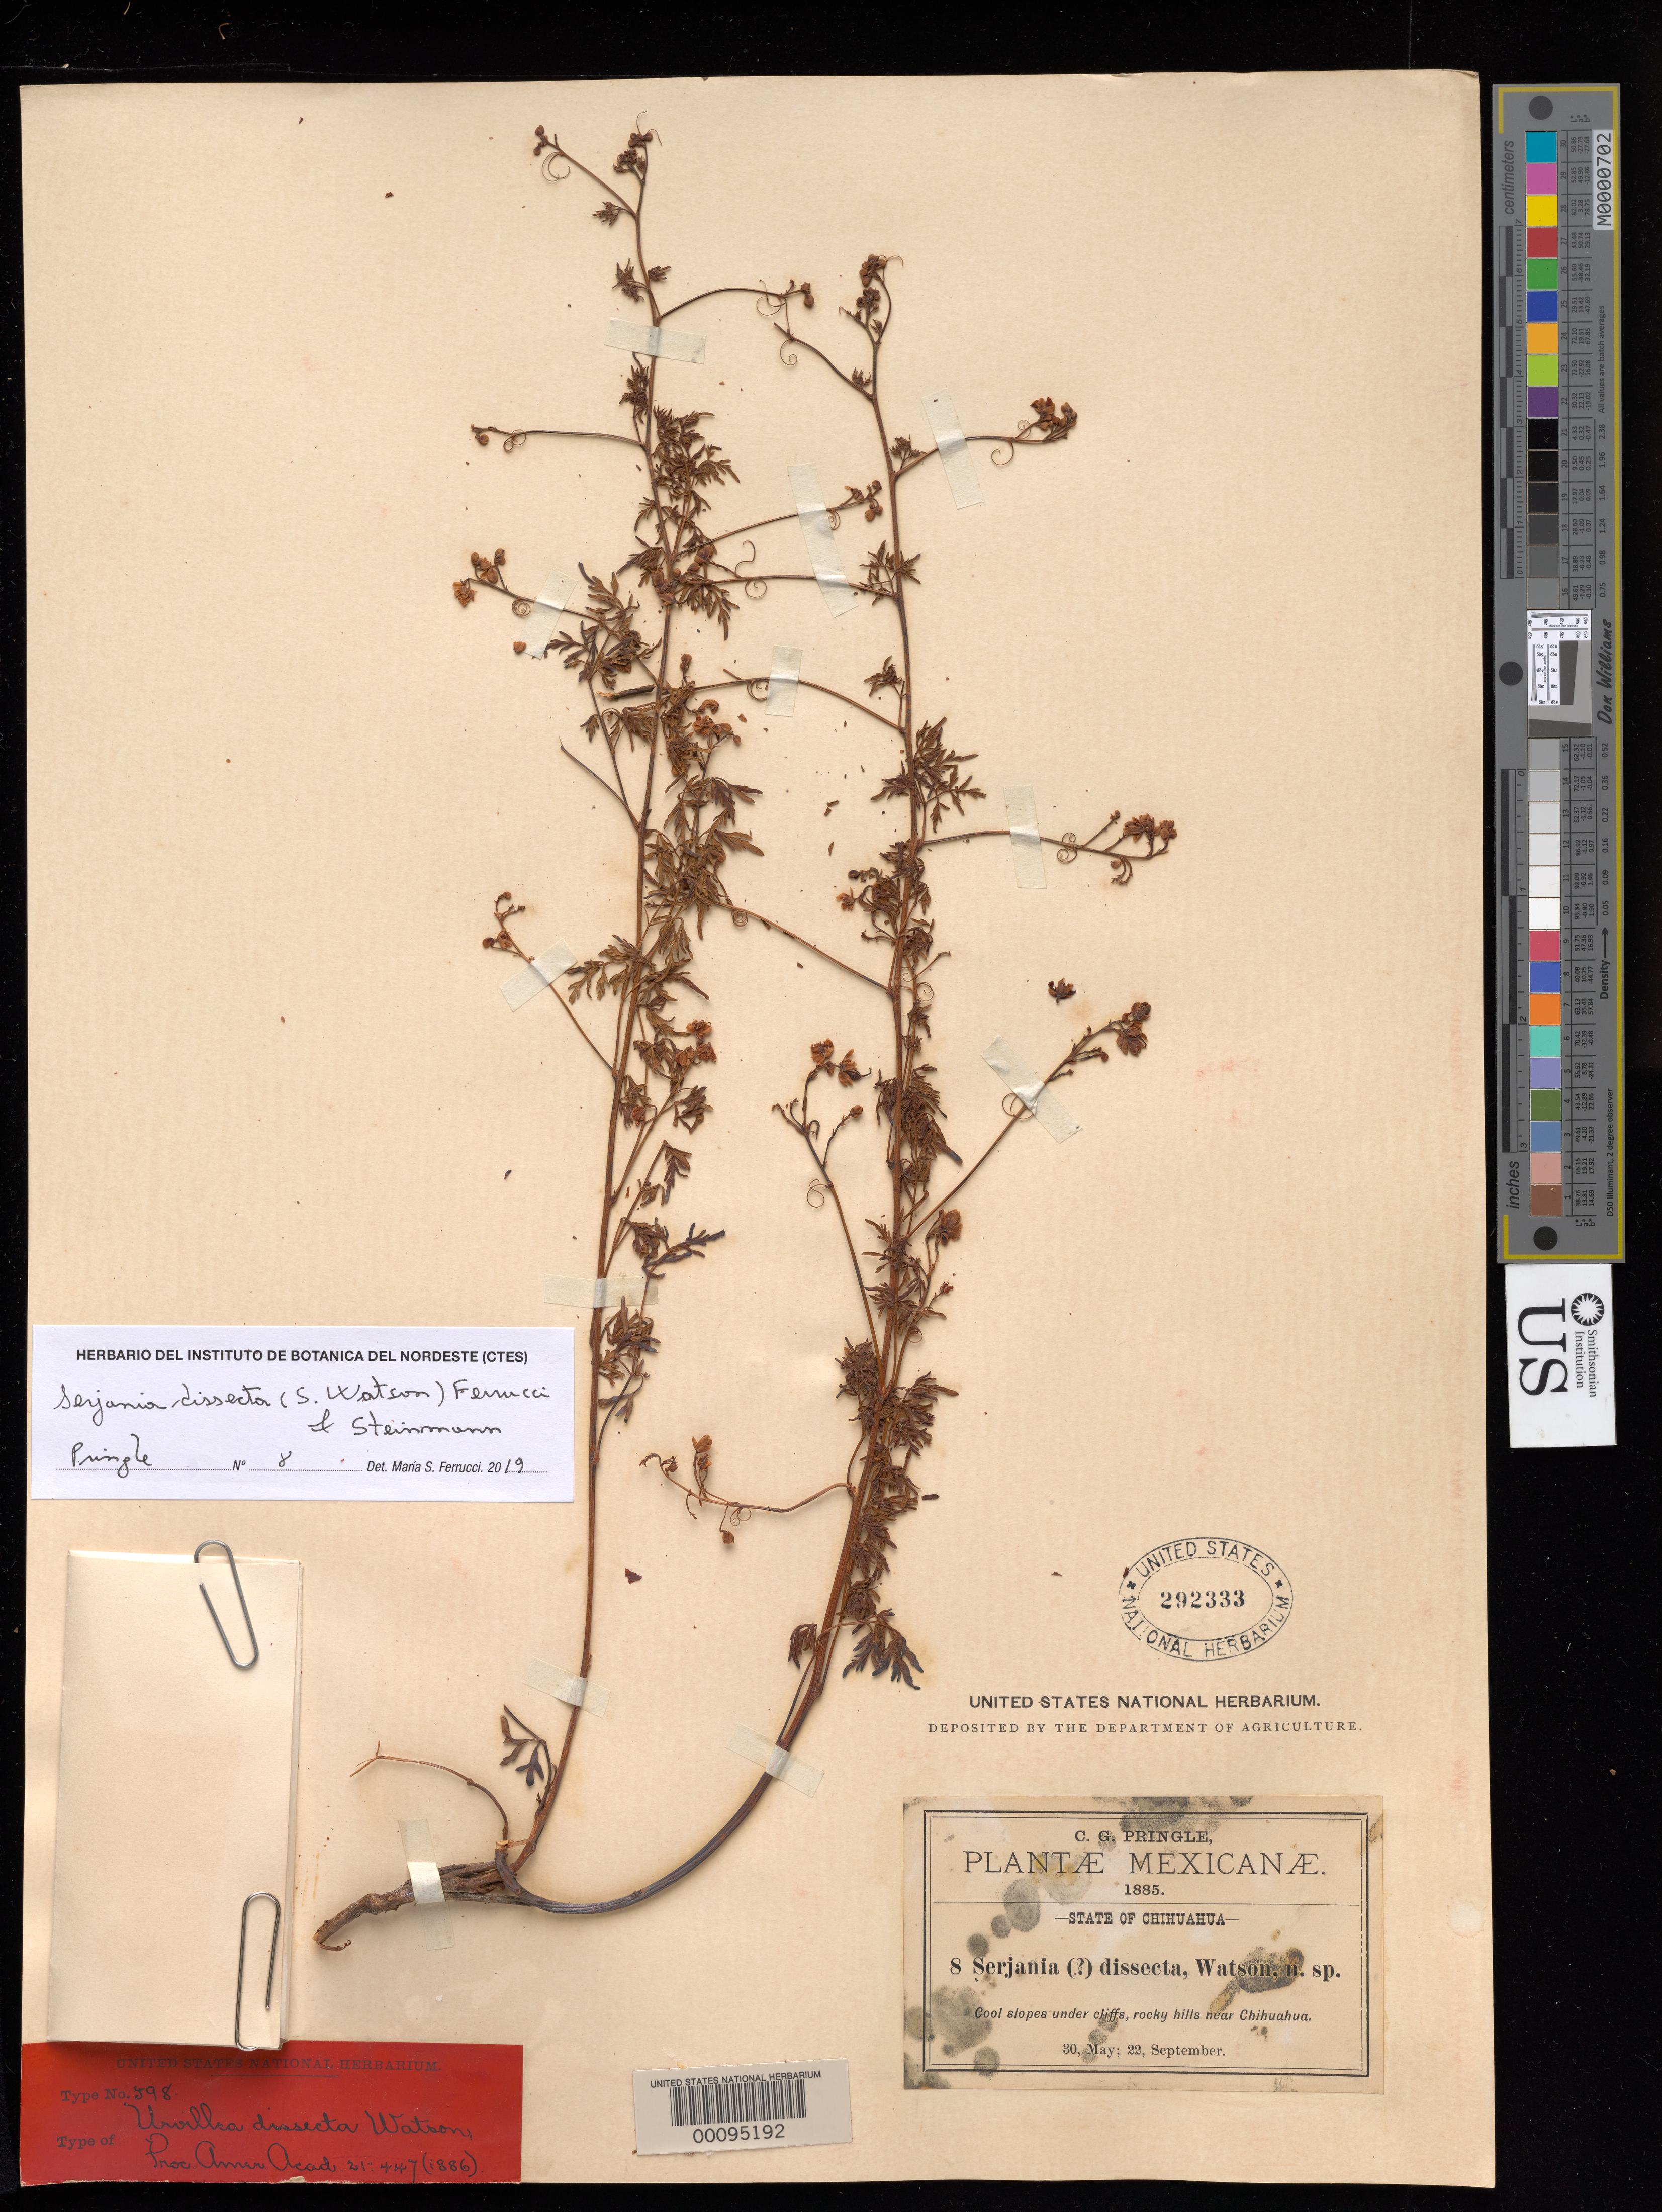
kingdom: Plantae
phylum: Tracheophyta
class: Magnoliopsida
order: Sapindales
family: Sapindaceae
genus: Urvillea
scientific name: Urvillea dissecta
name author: S. Watson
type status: Syntype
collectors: C. G. Pringle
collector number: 8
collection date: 1885-05-30,1885-09-22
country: Mexico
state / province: Chihuahua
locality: Near Chihuahua.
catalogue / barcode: US 292333